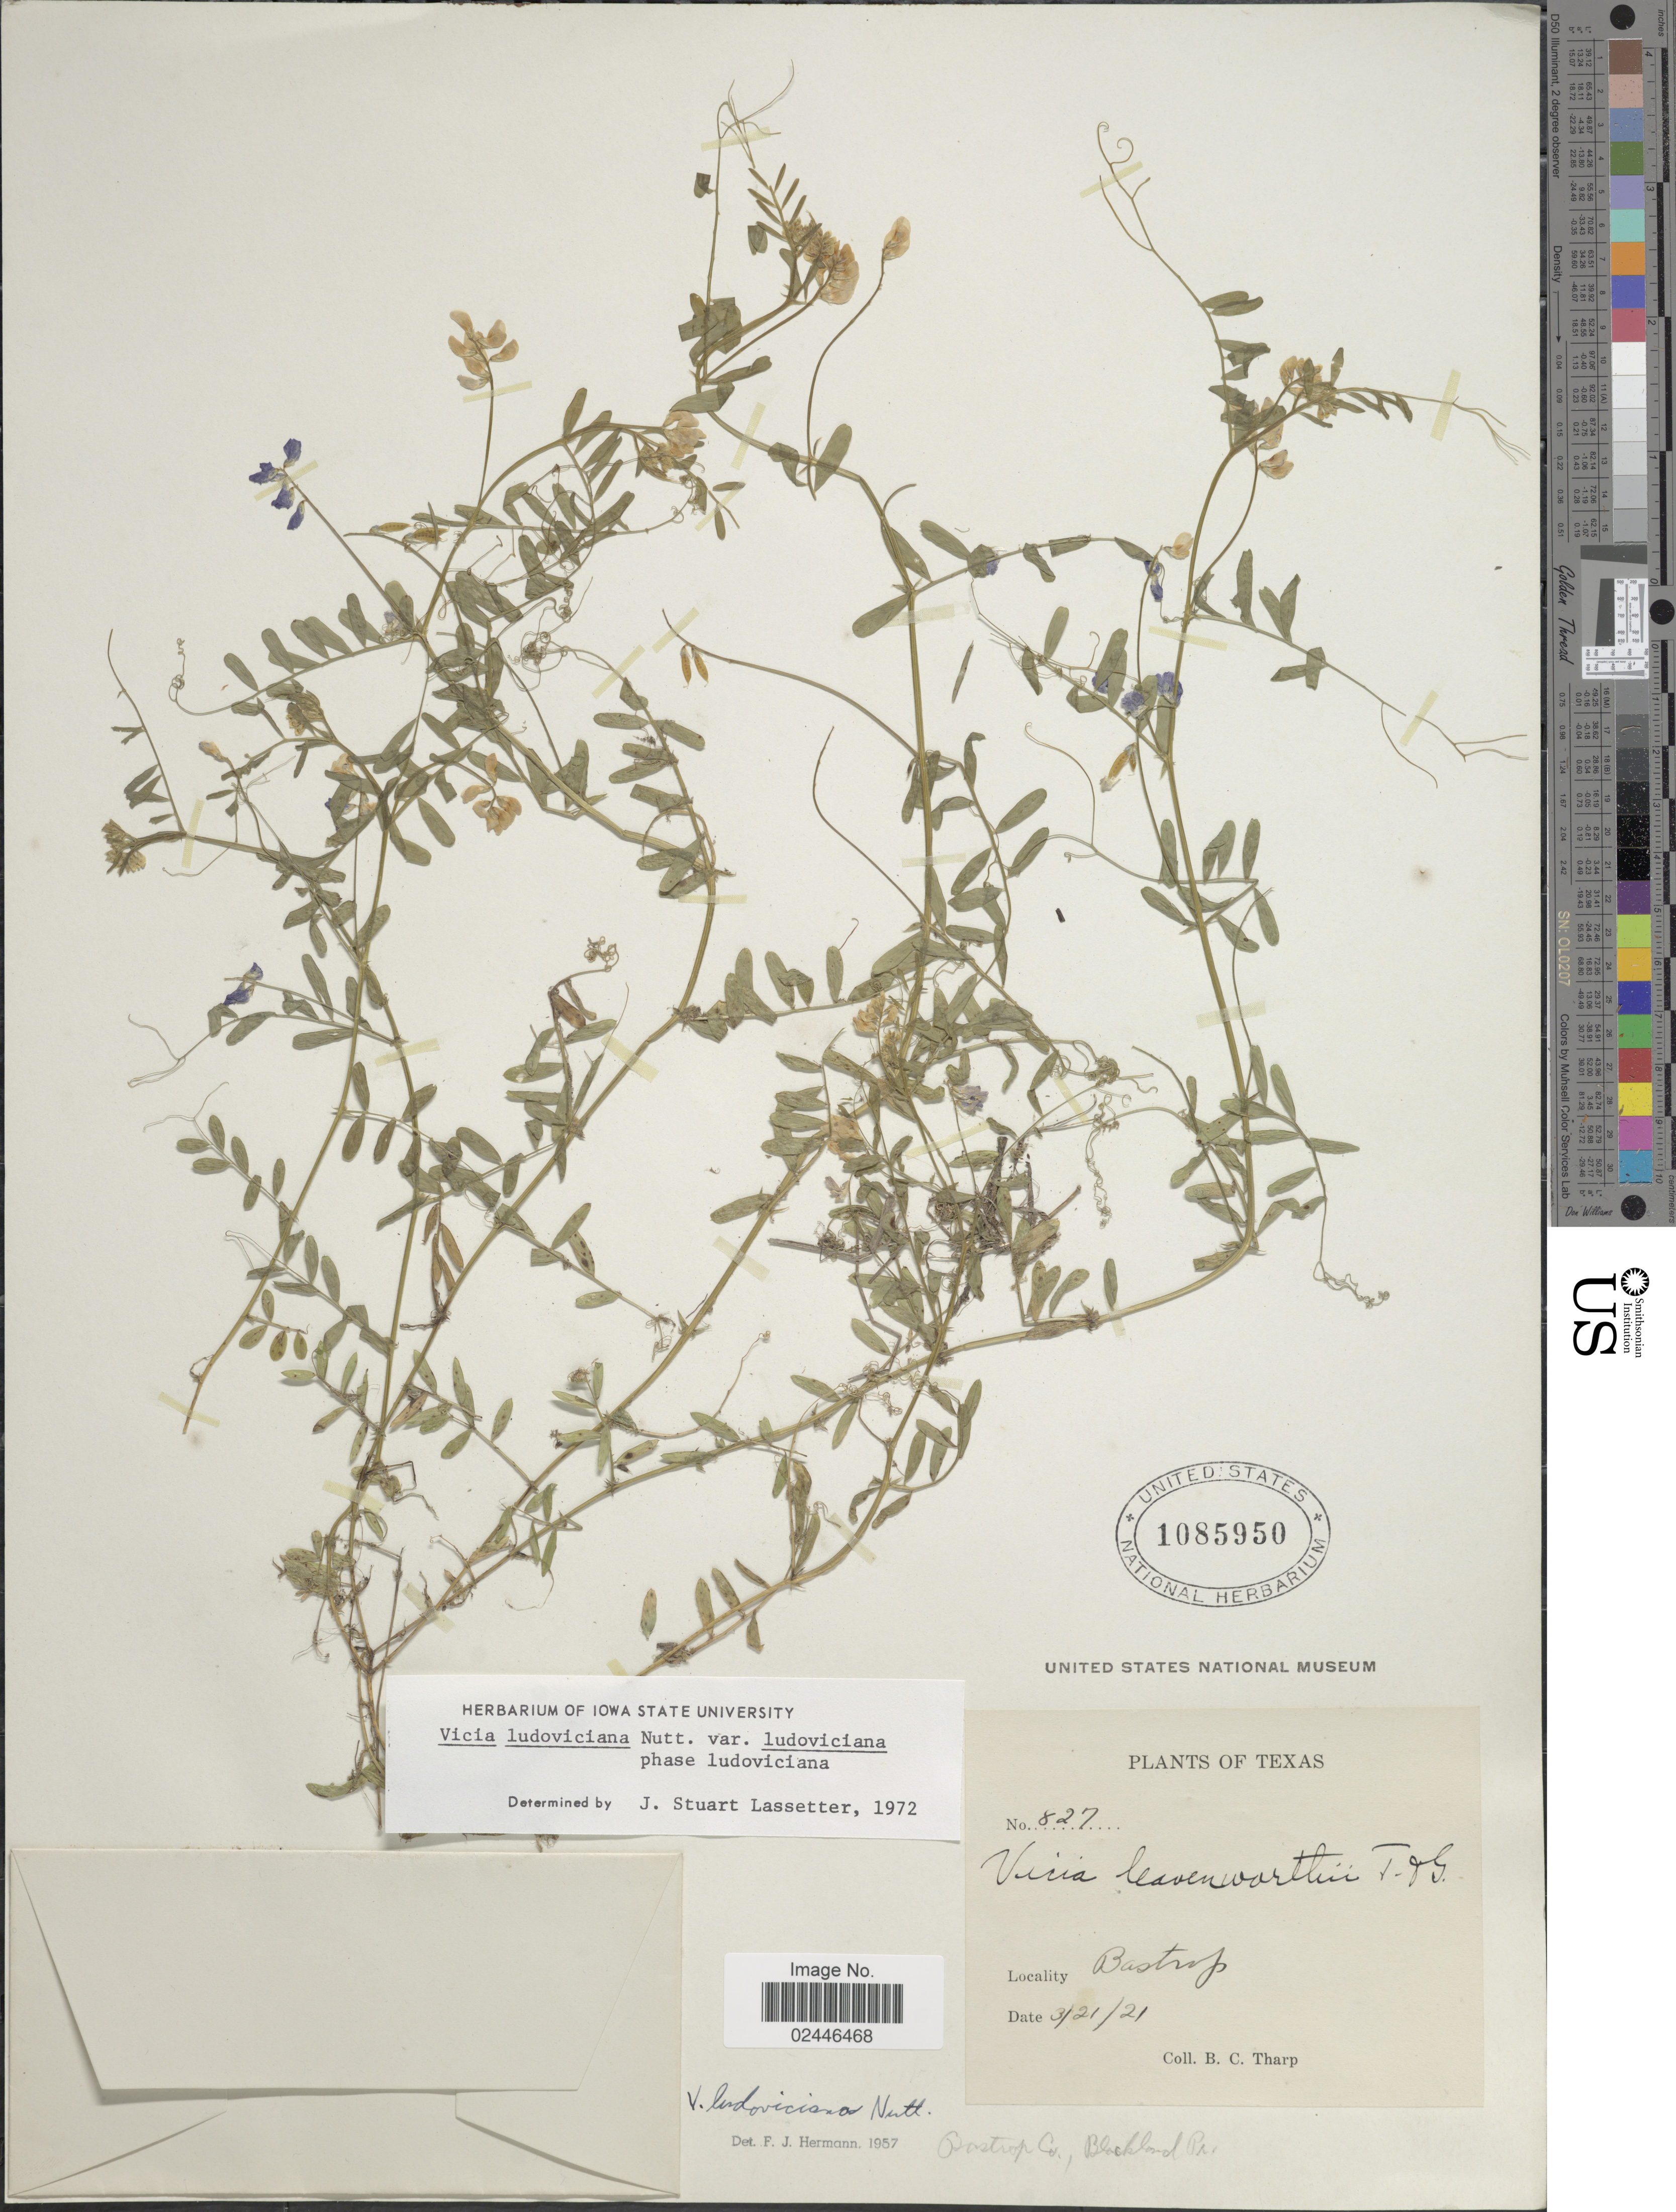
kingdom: Plantae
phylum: Tracheophyta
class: Magnoliopsida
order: Fabales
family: Fabaceae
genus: Vicia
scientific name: Vicia ludoviciana var. ludoviciana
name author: Nutt. ex Torr. & A. Gray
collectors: B. C. Tharp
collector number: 827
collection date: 1921-03-21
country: United States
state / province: Texas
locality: Bastrop, Bastrop Co., Blackland pr.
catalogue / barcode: US 1085950